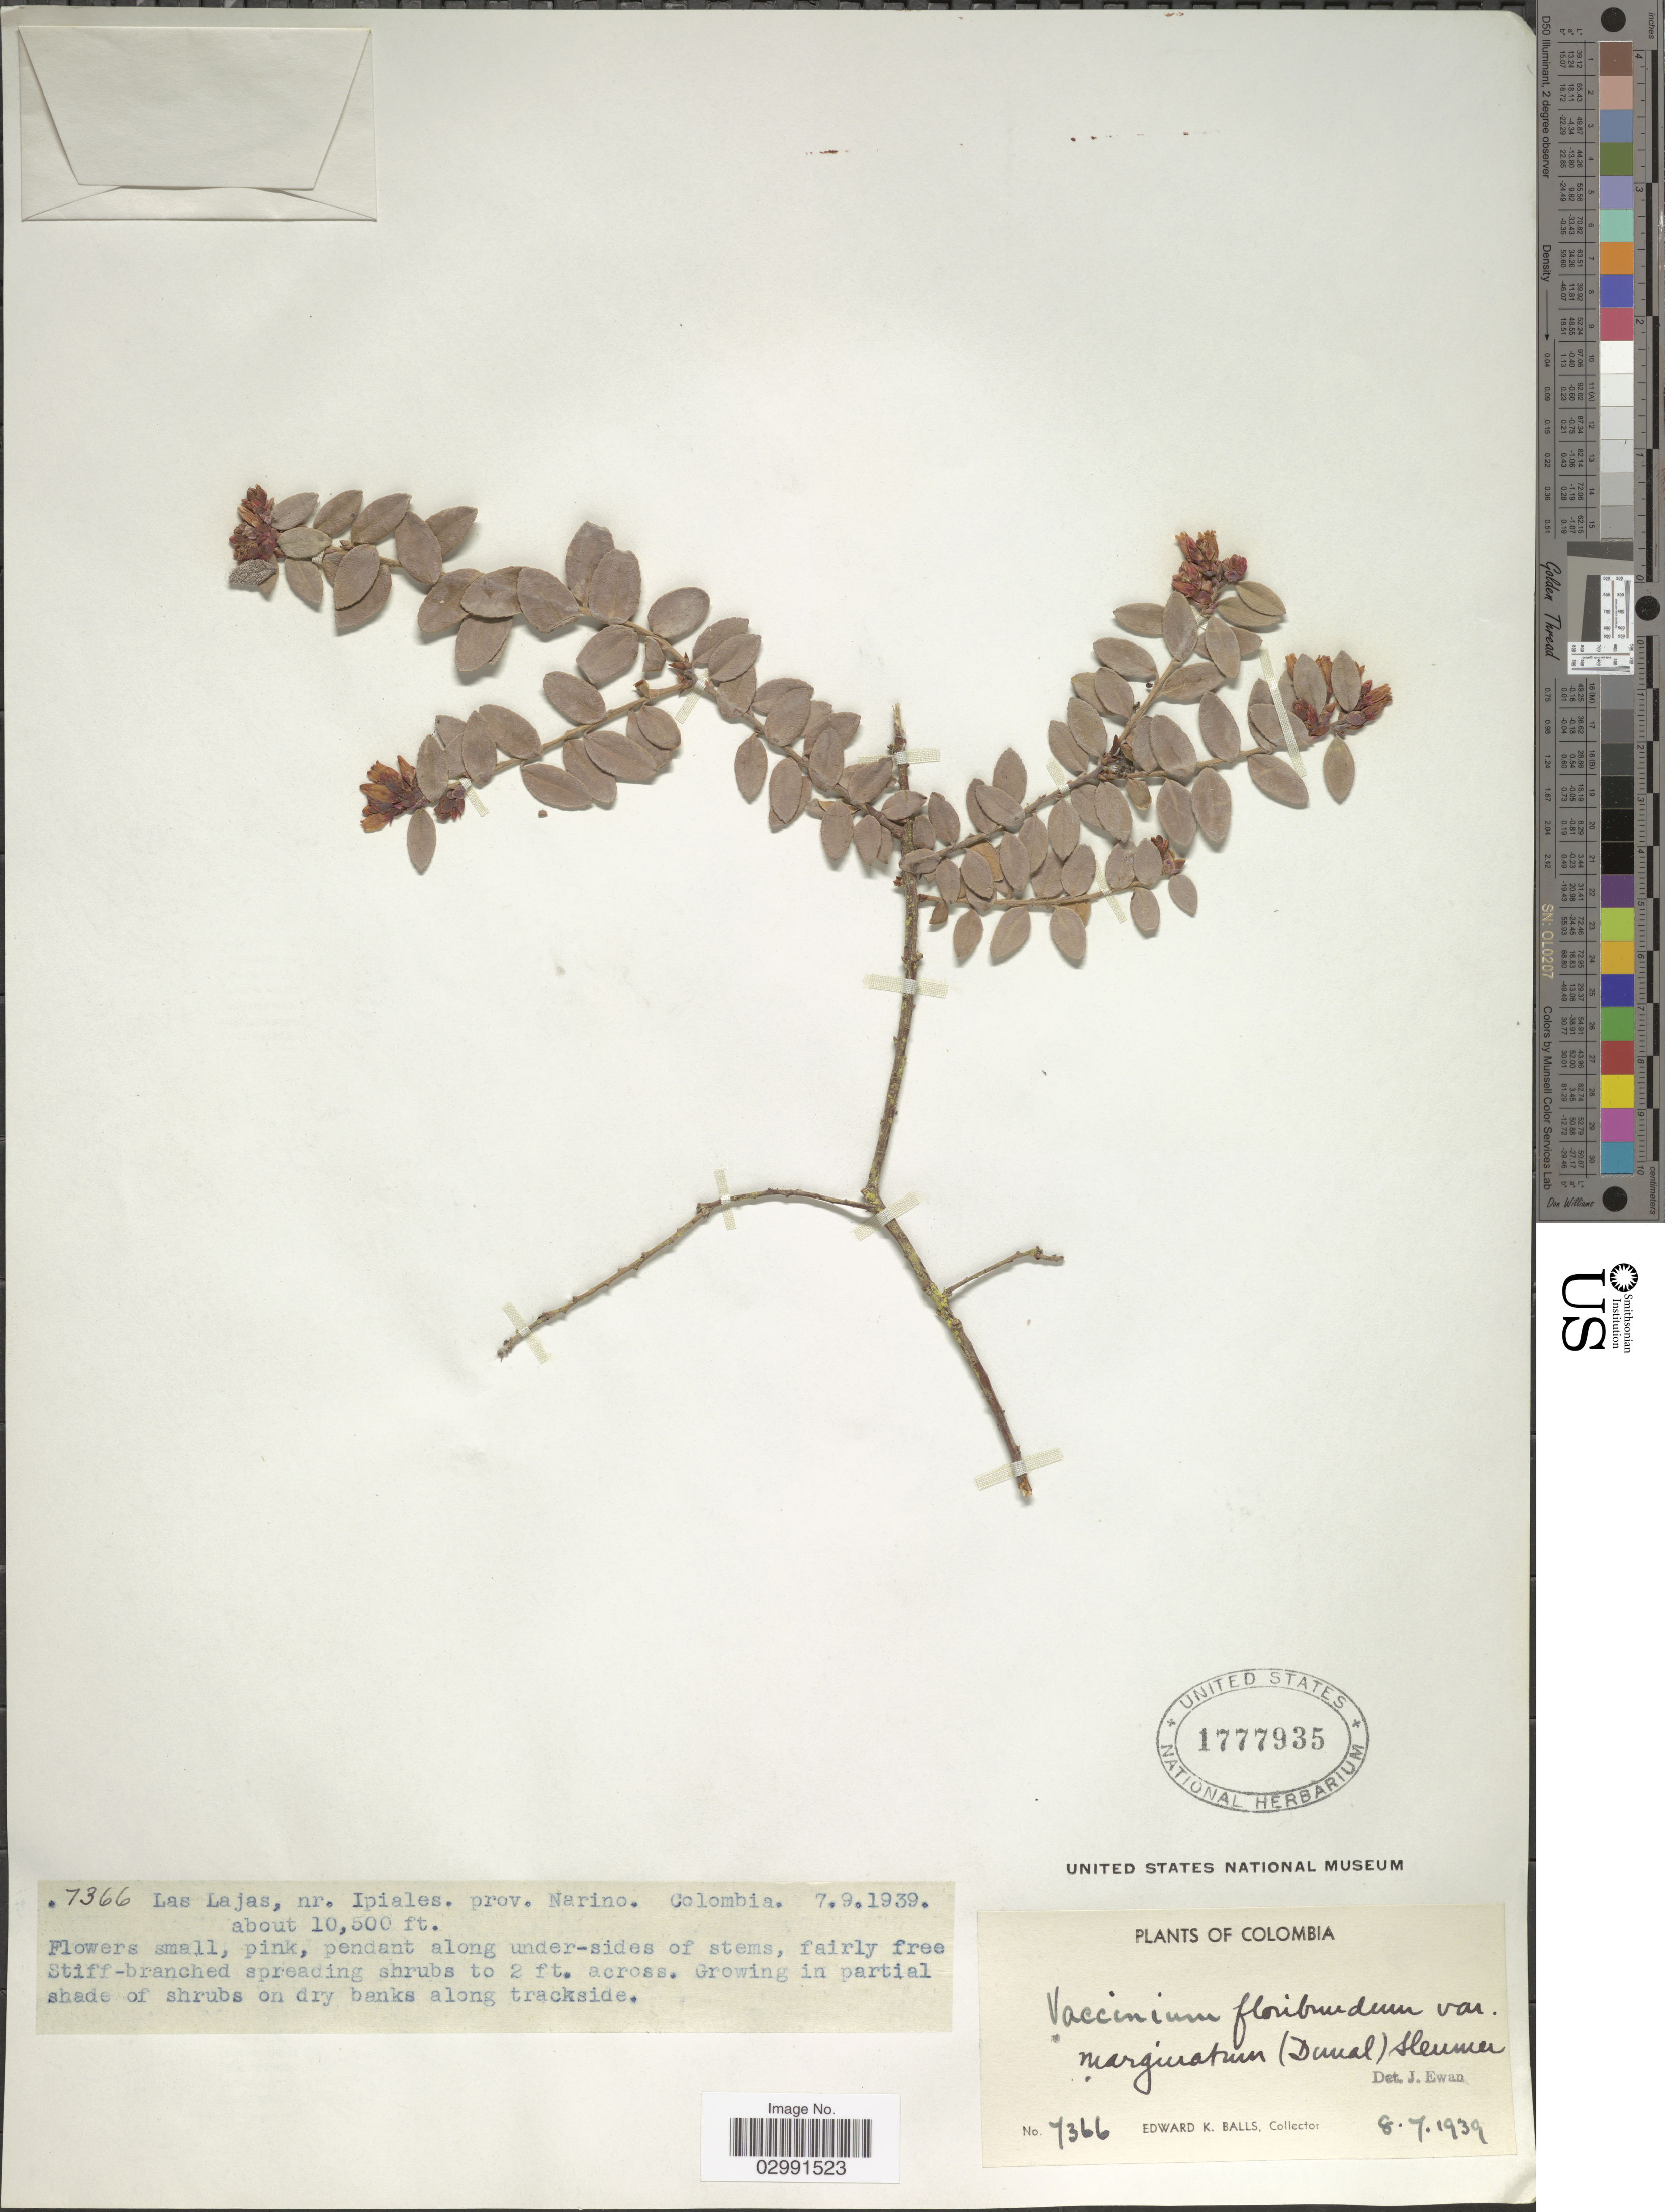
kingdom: Plantae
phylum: Tracheophyta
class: Magnoliopsida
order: Ericales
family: Ericaceae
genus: Vaccinium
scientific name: Vaccinium floribundum var. marginatum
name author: Kunth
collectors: E. K. Balls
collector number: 7366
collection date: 1939-09-07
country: Colombia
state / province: Nariño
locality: Las Lajas, nr. Ipiales.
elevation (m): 3200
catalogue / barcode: US 1777935